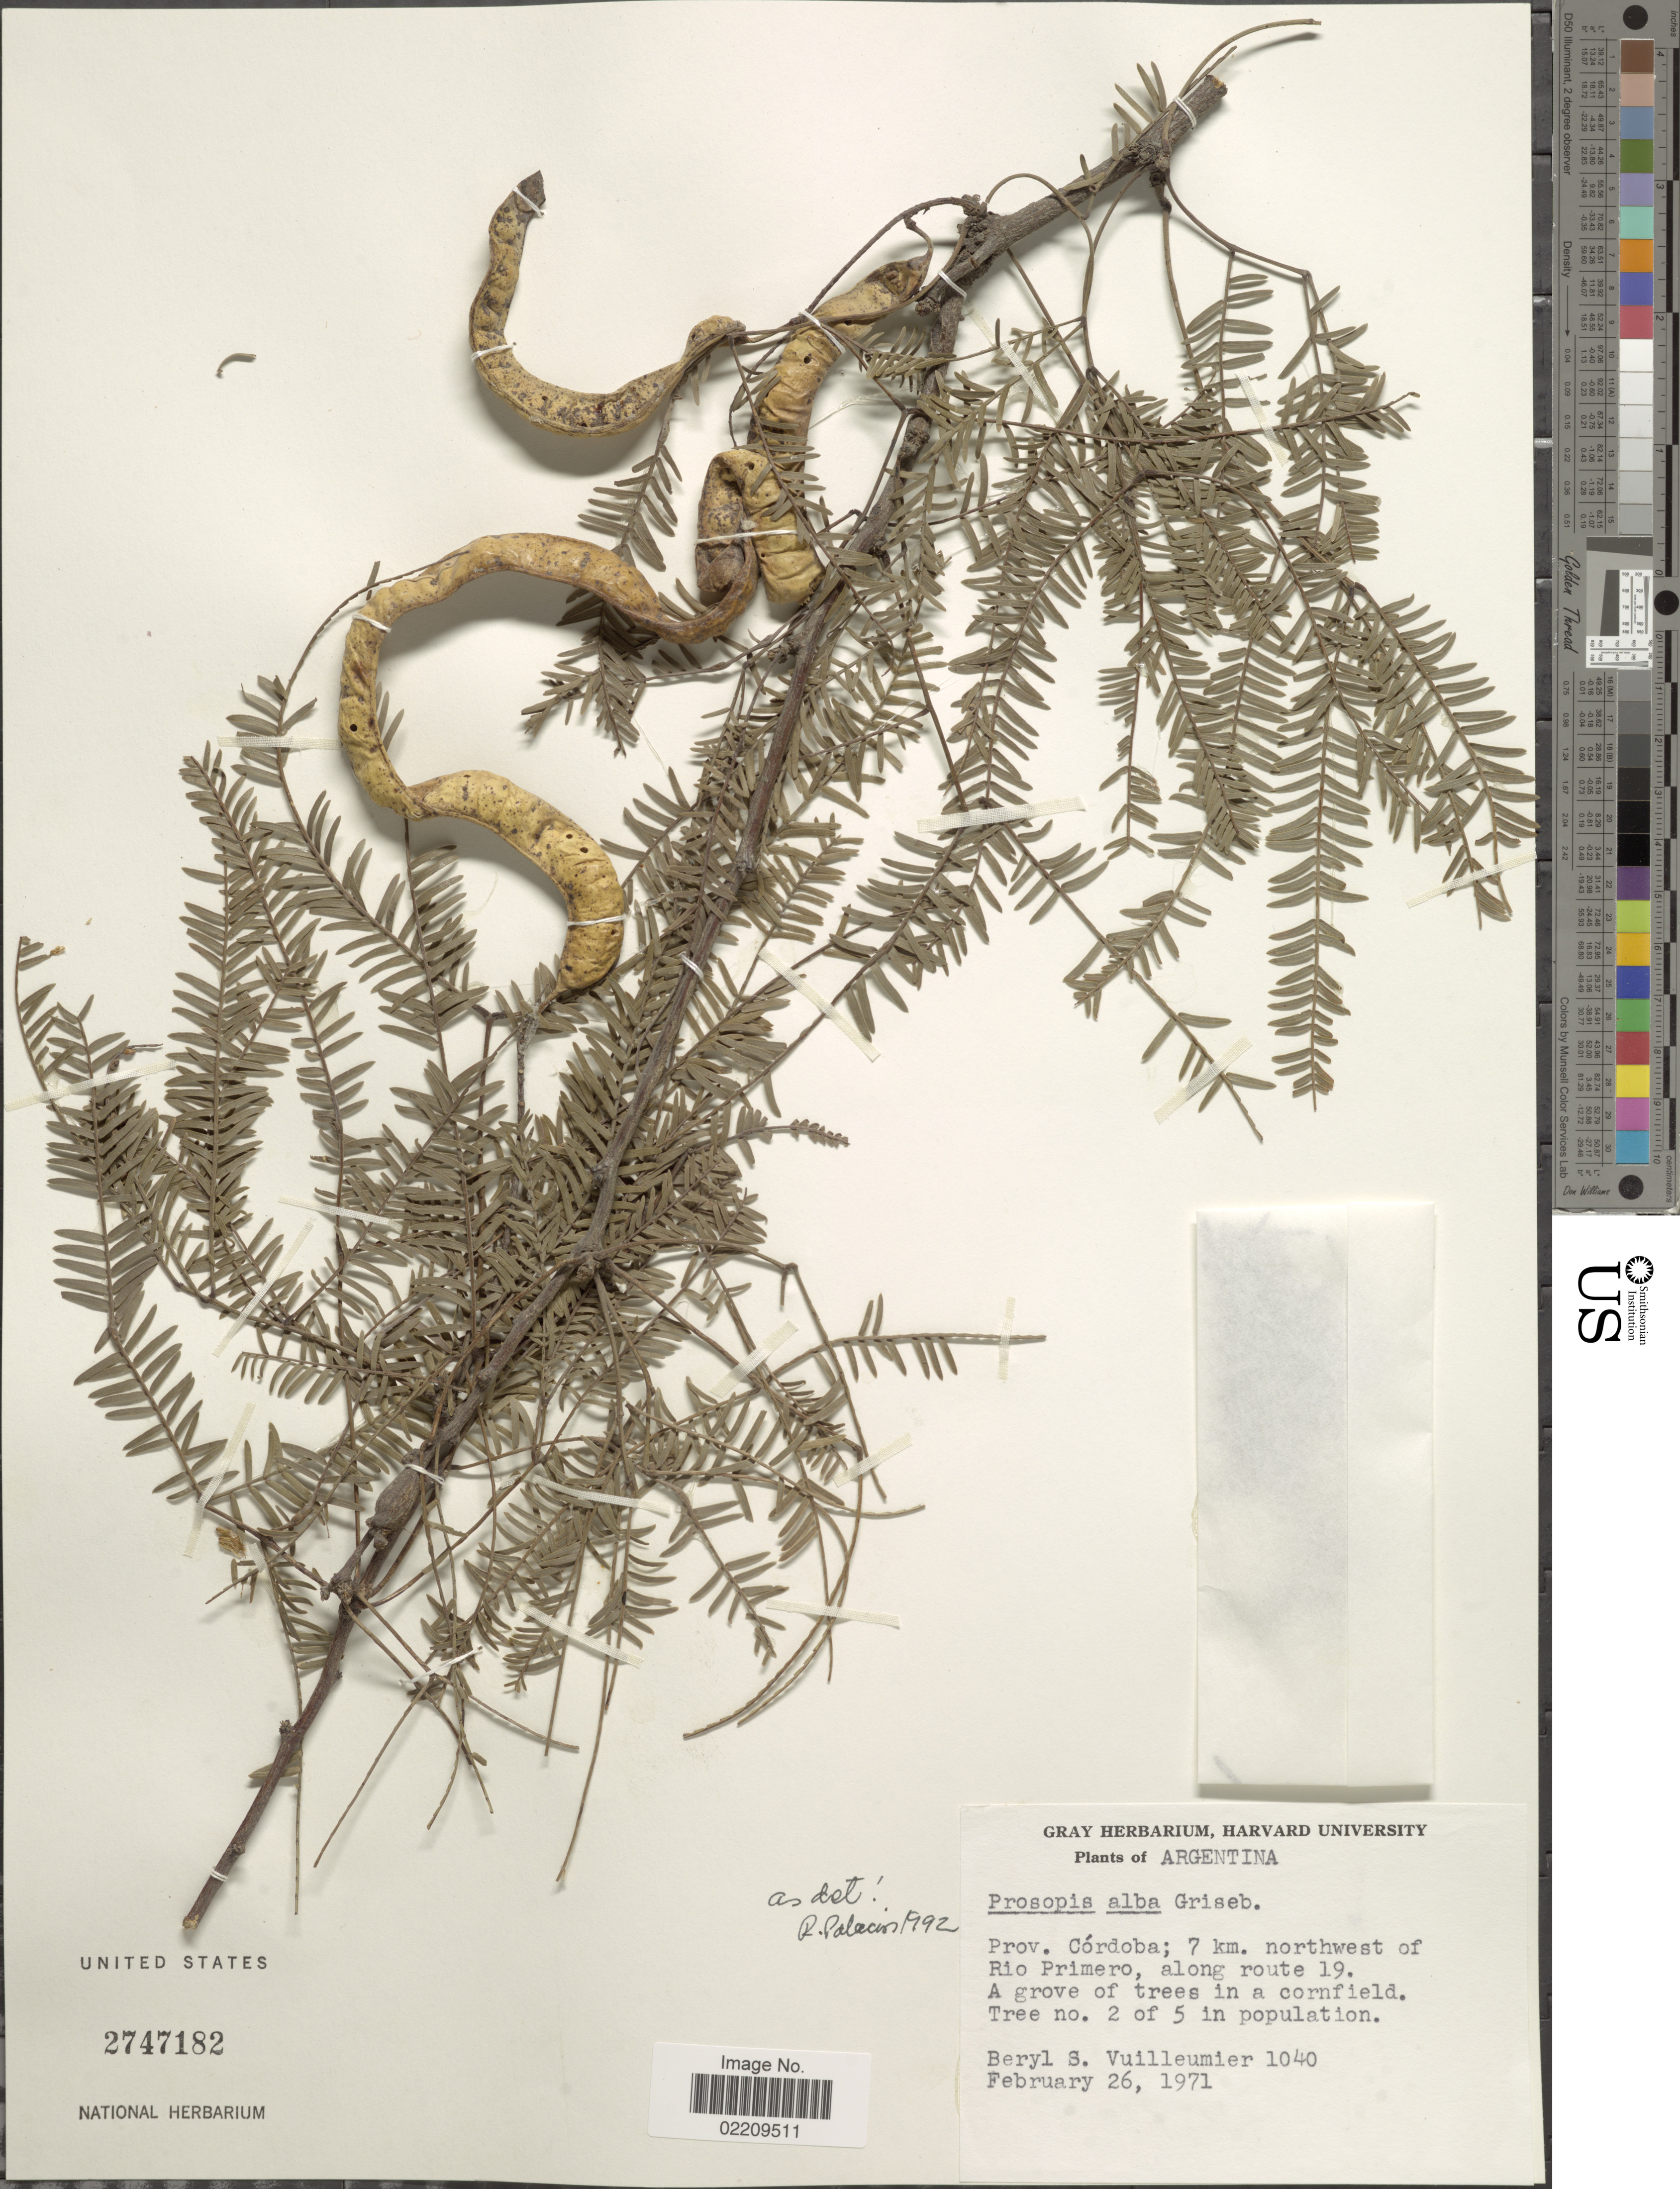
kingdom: Plantae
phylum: Tracheophyta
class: Magnoliopsida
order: Fabales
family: Fabaceae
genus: Neltuma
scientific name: Neltuma alba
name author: (Griseb.) C. E. Hughes & G.P. Lewis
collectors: B. Vuilleumier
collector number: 1040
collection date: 1971-02-26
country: Argentina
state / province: Cordoba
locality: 7 km. northwest of Rio Primero, along route 19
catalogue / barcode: US 2747182